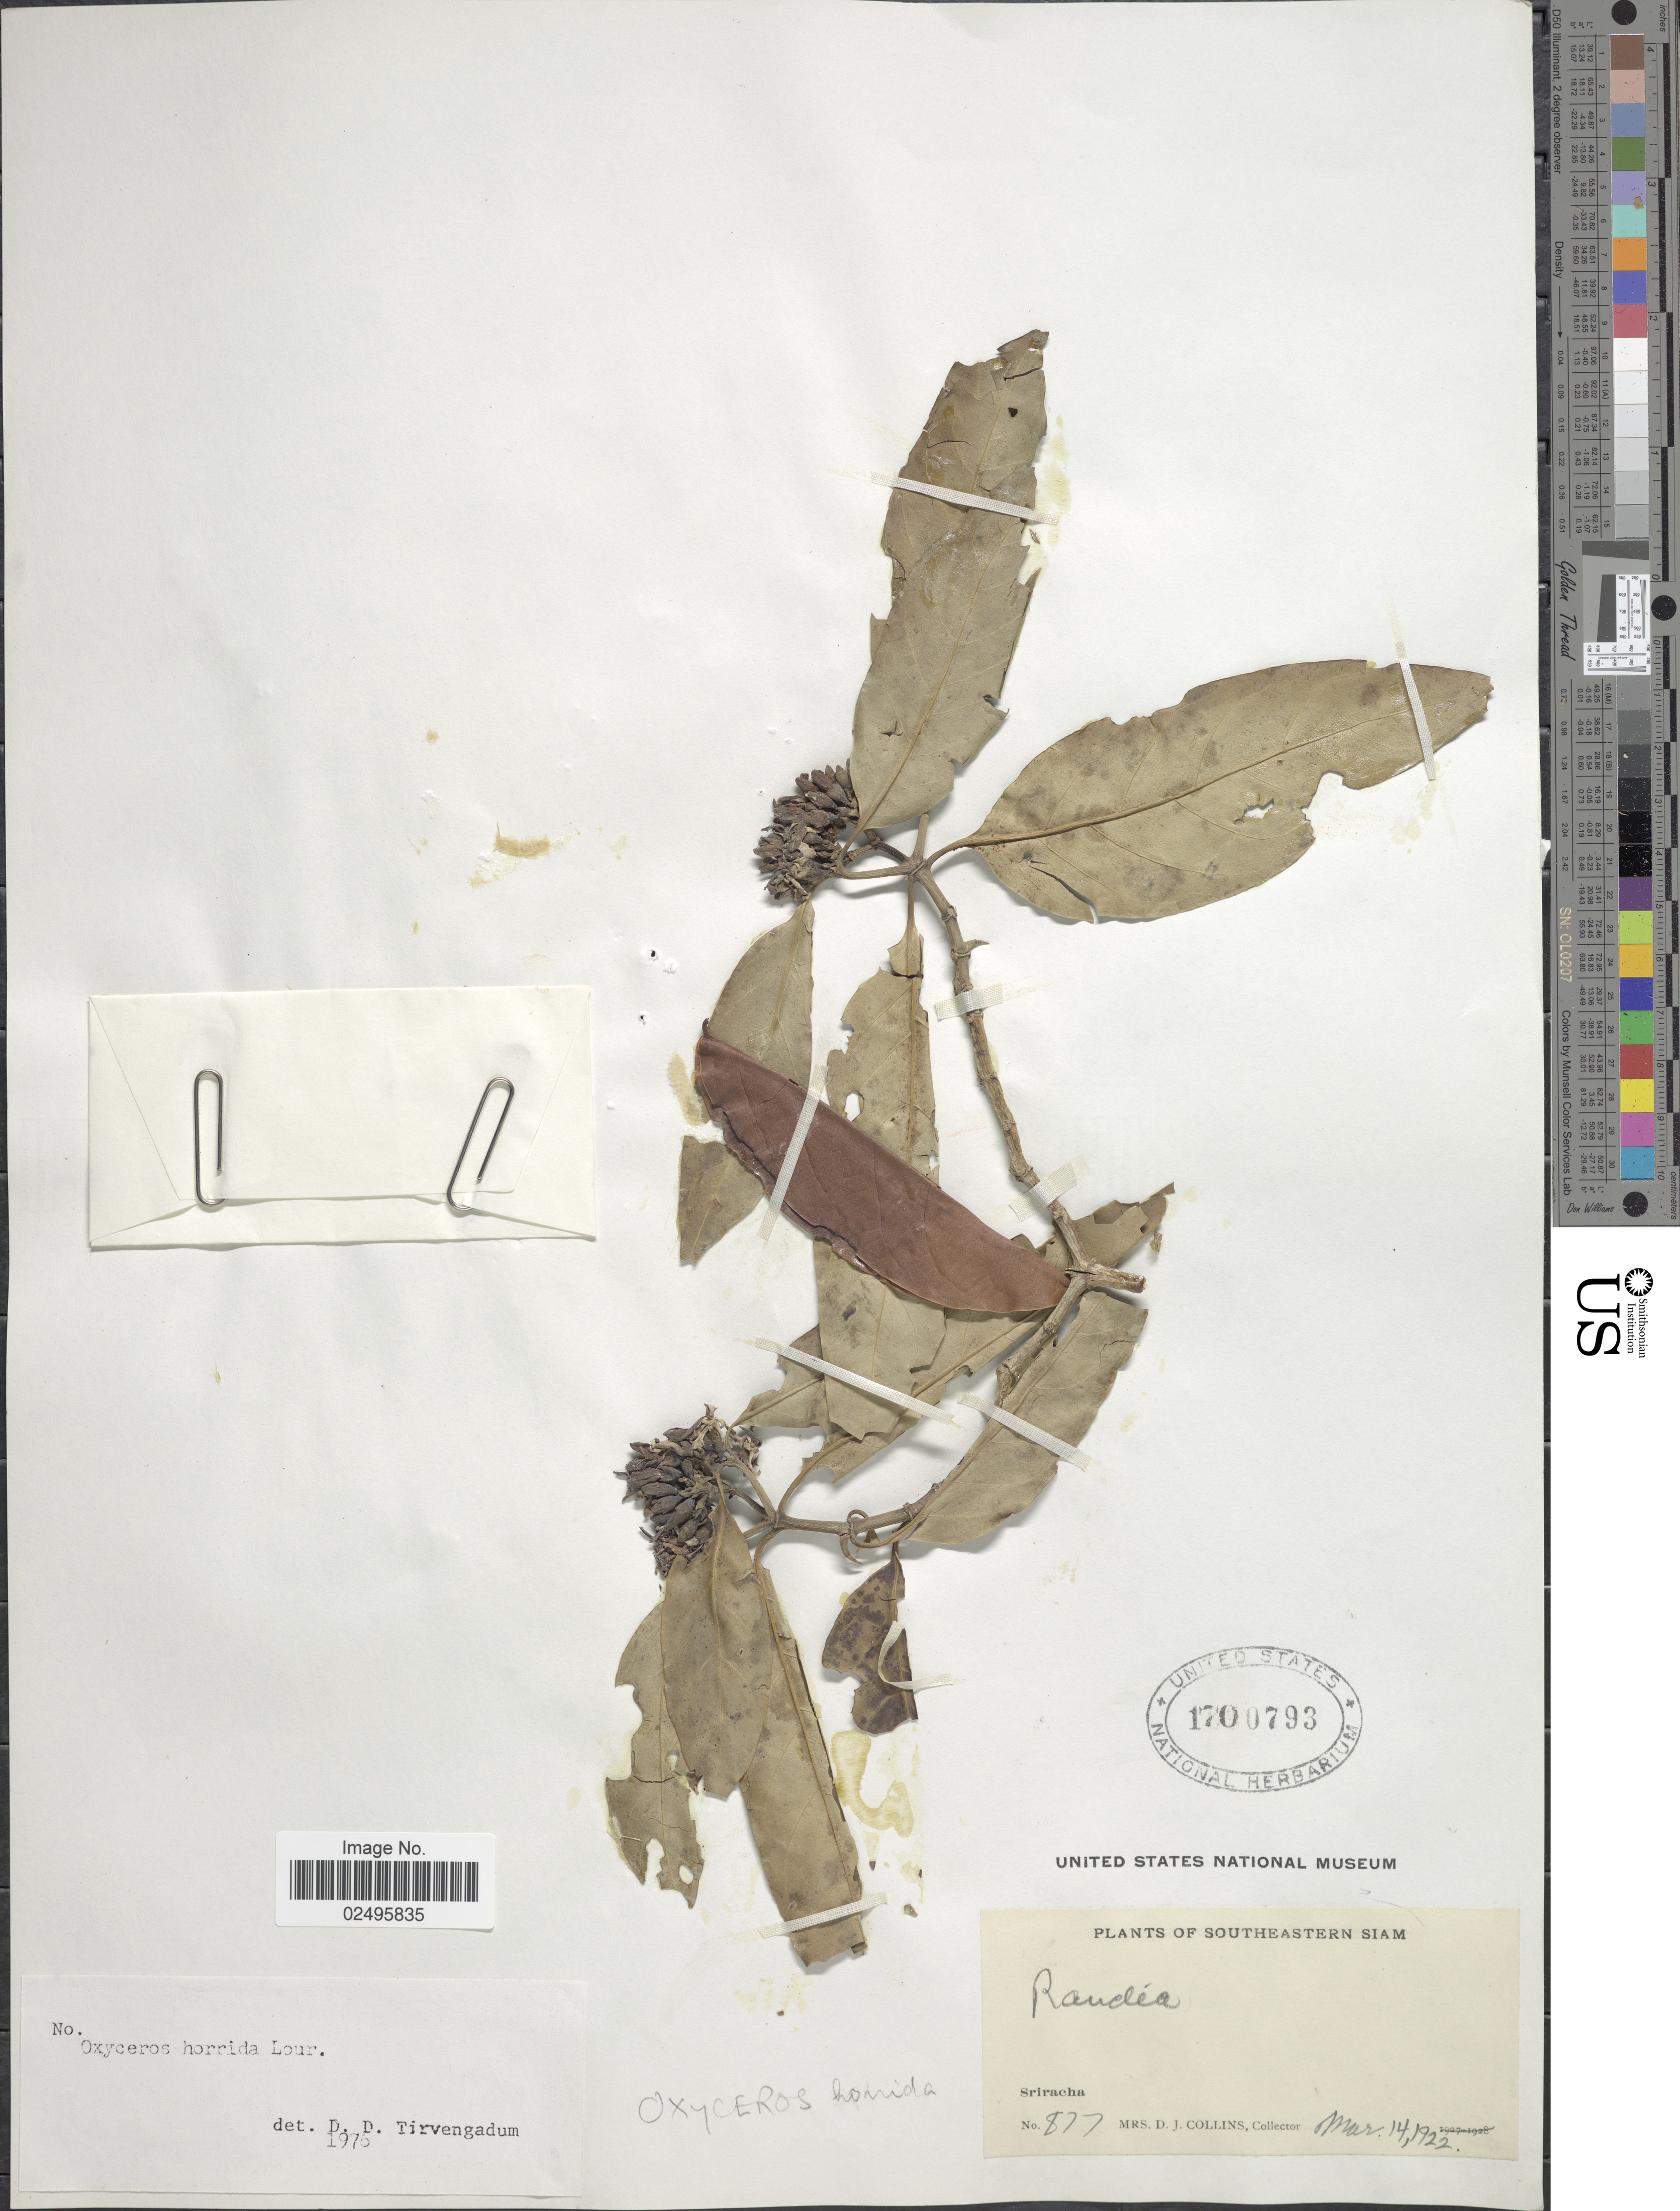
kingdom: Plantae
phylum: Tracheophyta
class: Magnoliopsida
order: Gentianales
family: Rubiaceae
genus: Oxyceros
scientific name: Oxyceros horridus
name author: Lour.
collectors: Mrs. D. J. Collins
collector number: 877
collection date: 1922-03-14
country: Thailand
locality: Southeastern Siam. Sriracha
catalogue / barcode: US 1700793